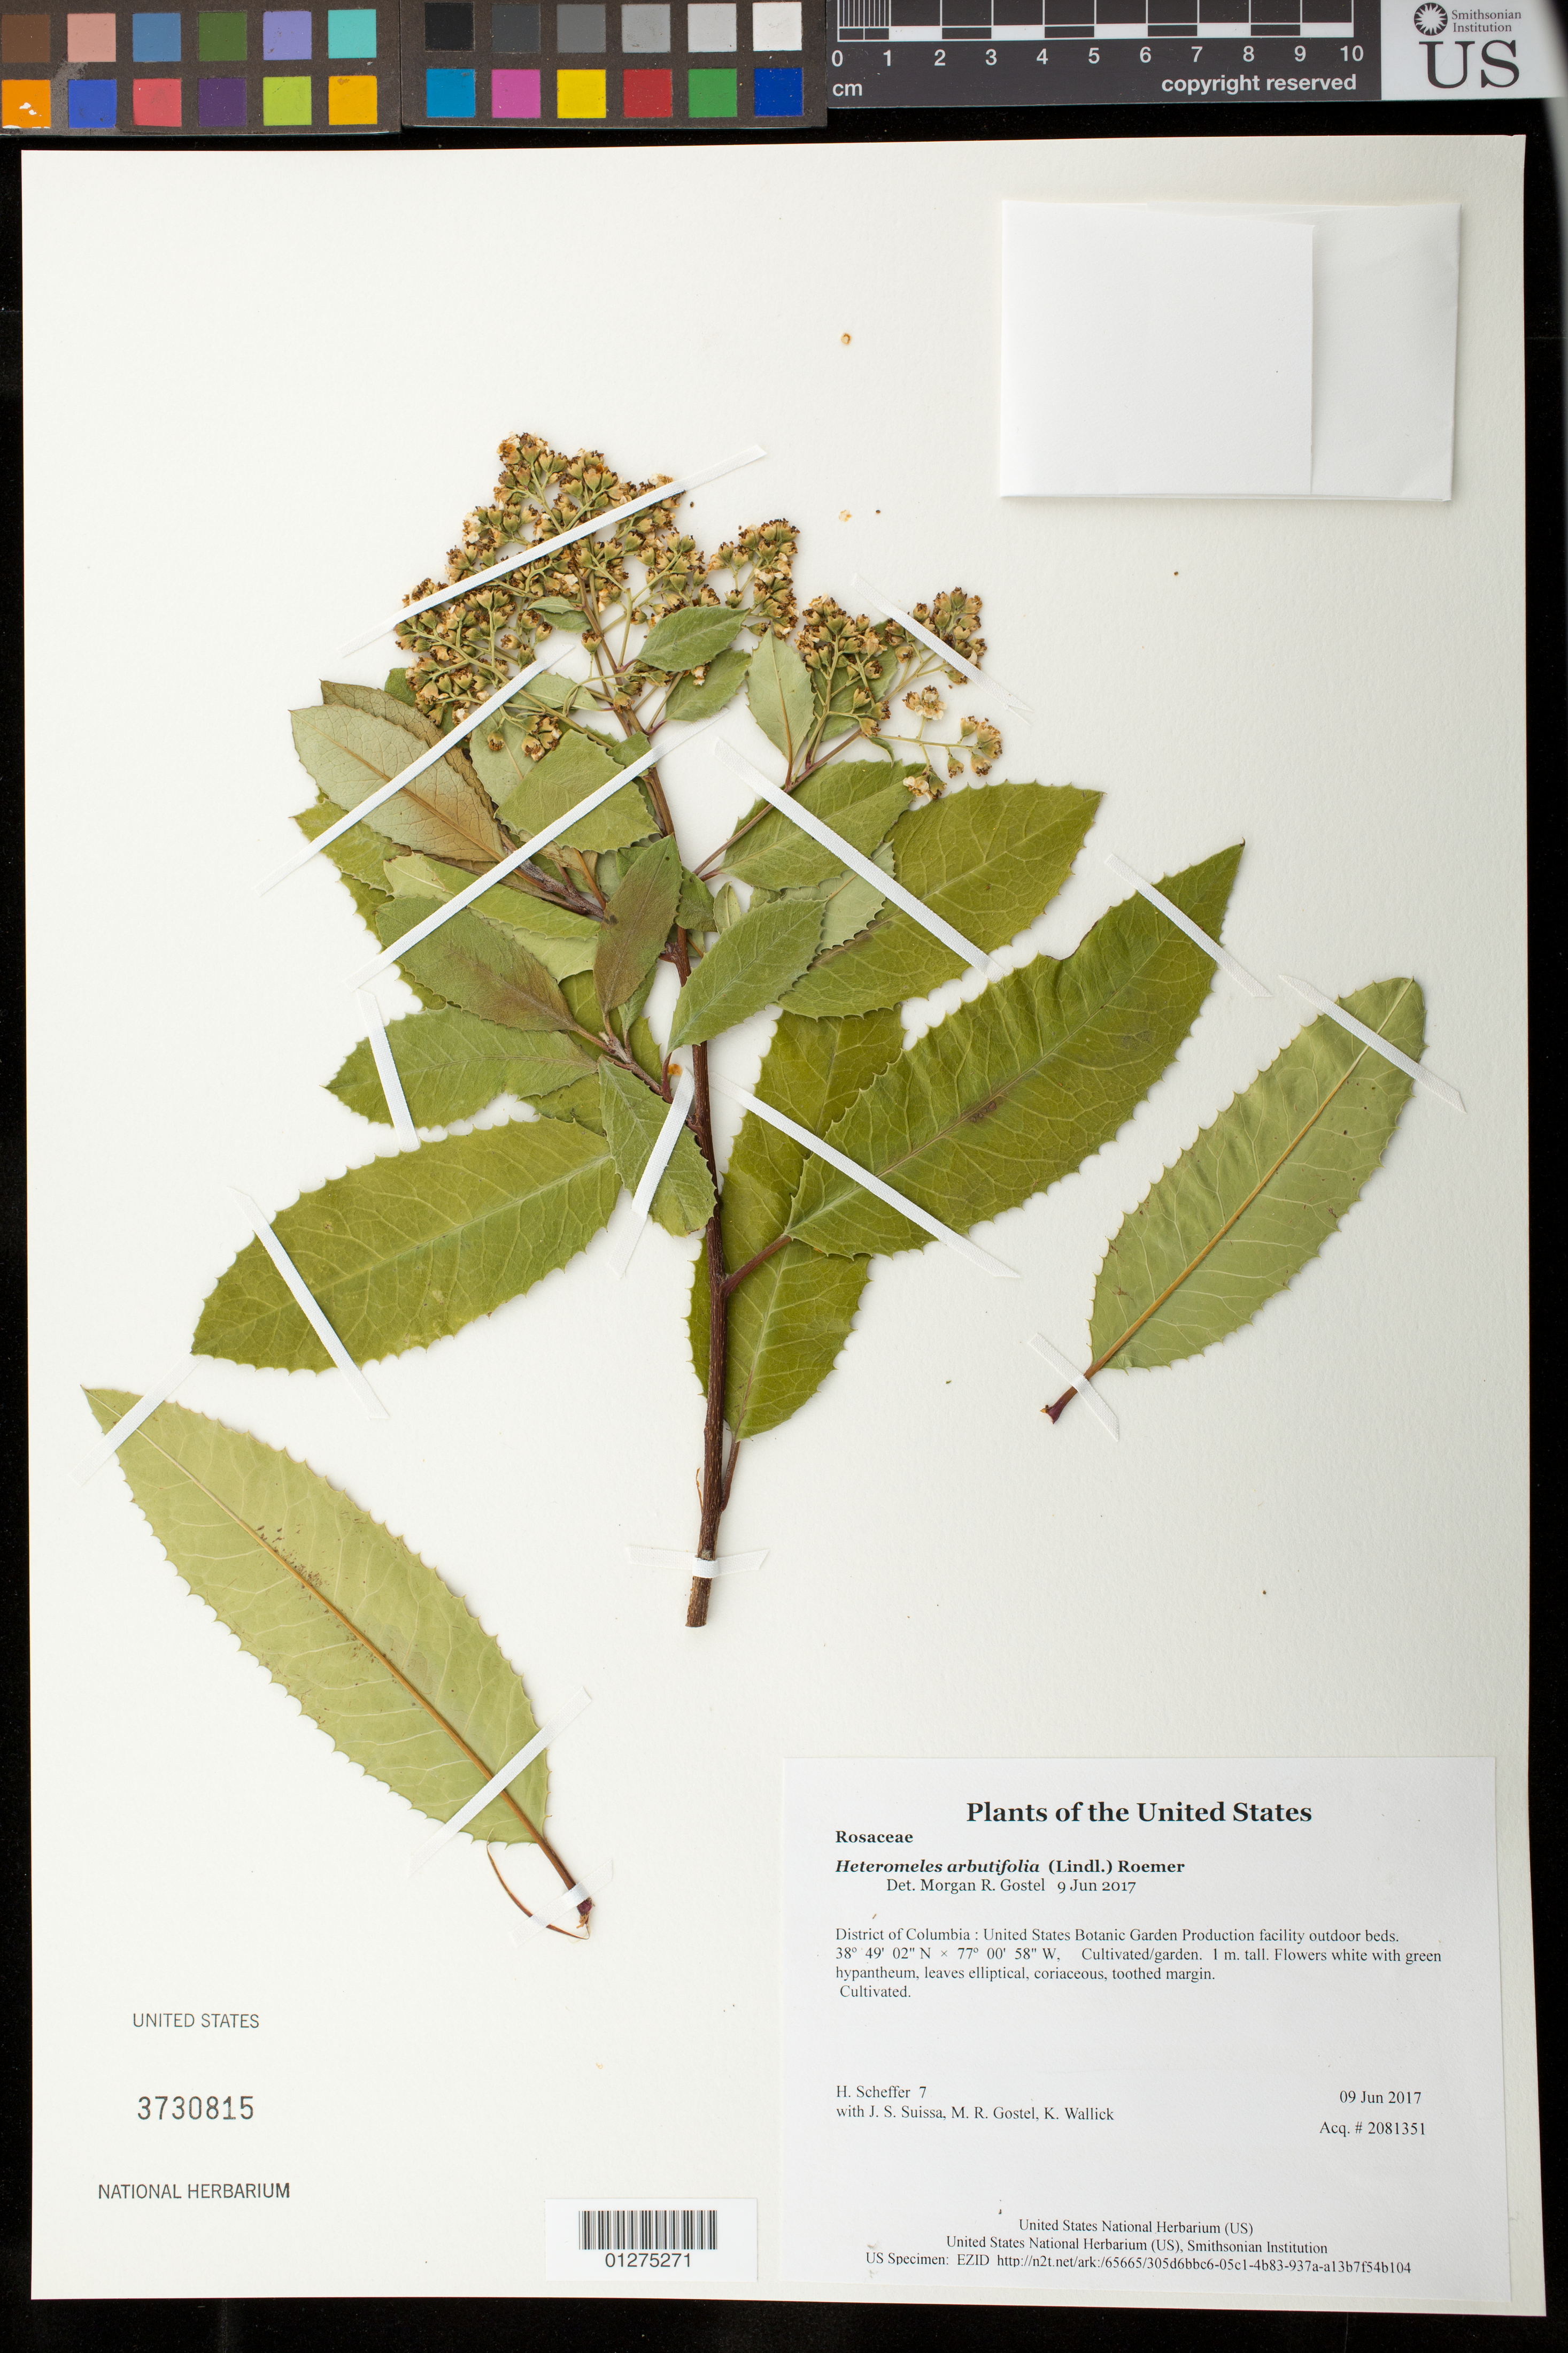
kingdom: Plantae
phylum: Tracheophyta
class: Magnoliopsida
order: Rosales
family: Rosaceae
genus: Heteromeles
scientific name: Heteromeles arbutifolia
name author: (Lindl.) Roemer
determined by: Gostel, M. R.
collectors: H. Scheffer, J. S. Suissa, M. R. Gostel & K. Wallick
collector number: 7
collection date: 2017-06-09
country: United States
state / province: District of Columbia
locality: United States Botanic Garden Production facility outdoor beds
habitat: Cultivated/garden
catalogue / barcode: US 3730815